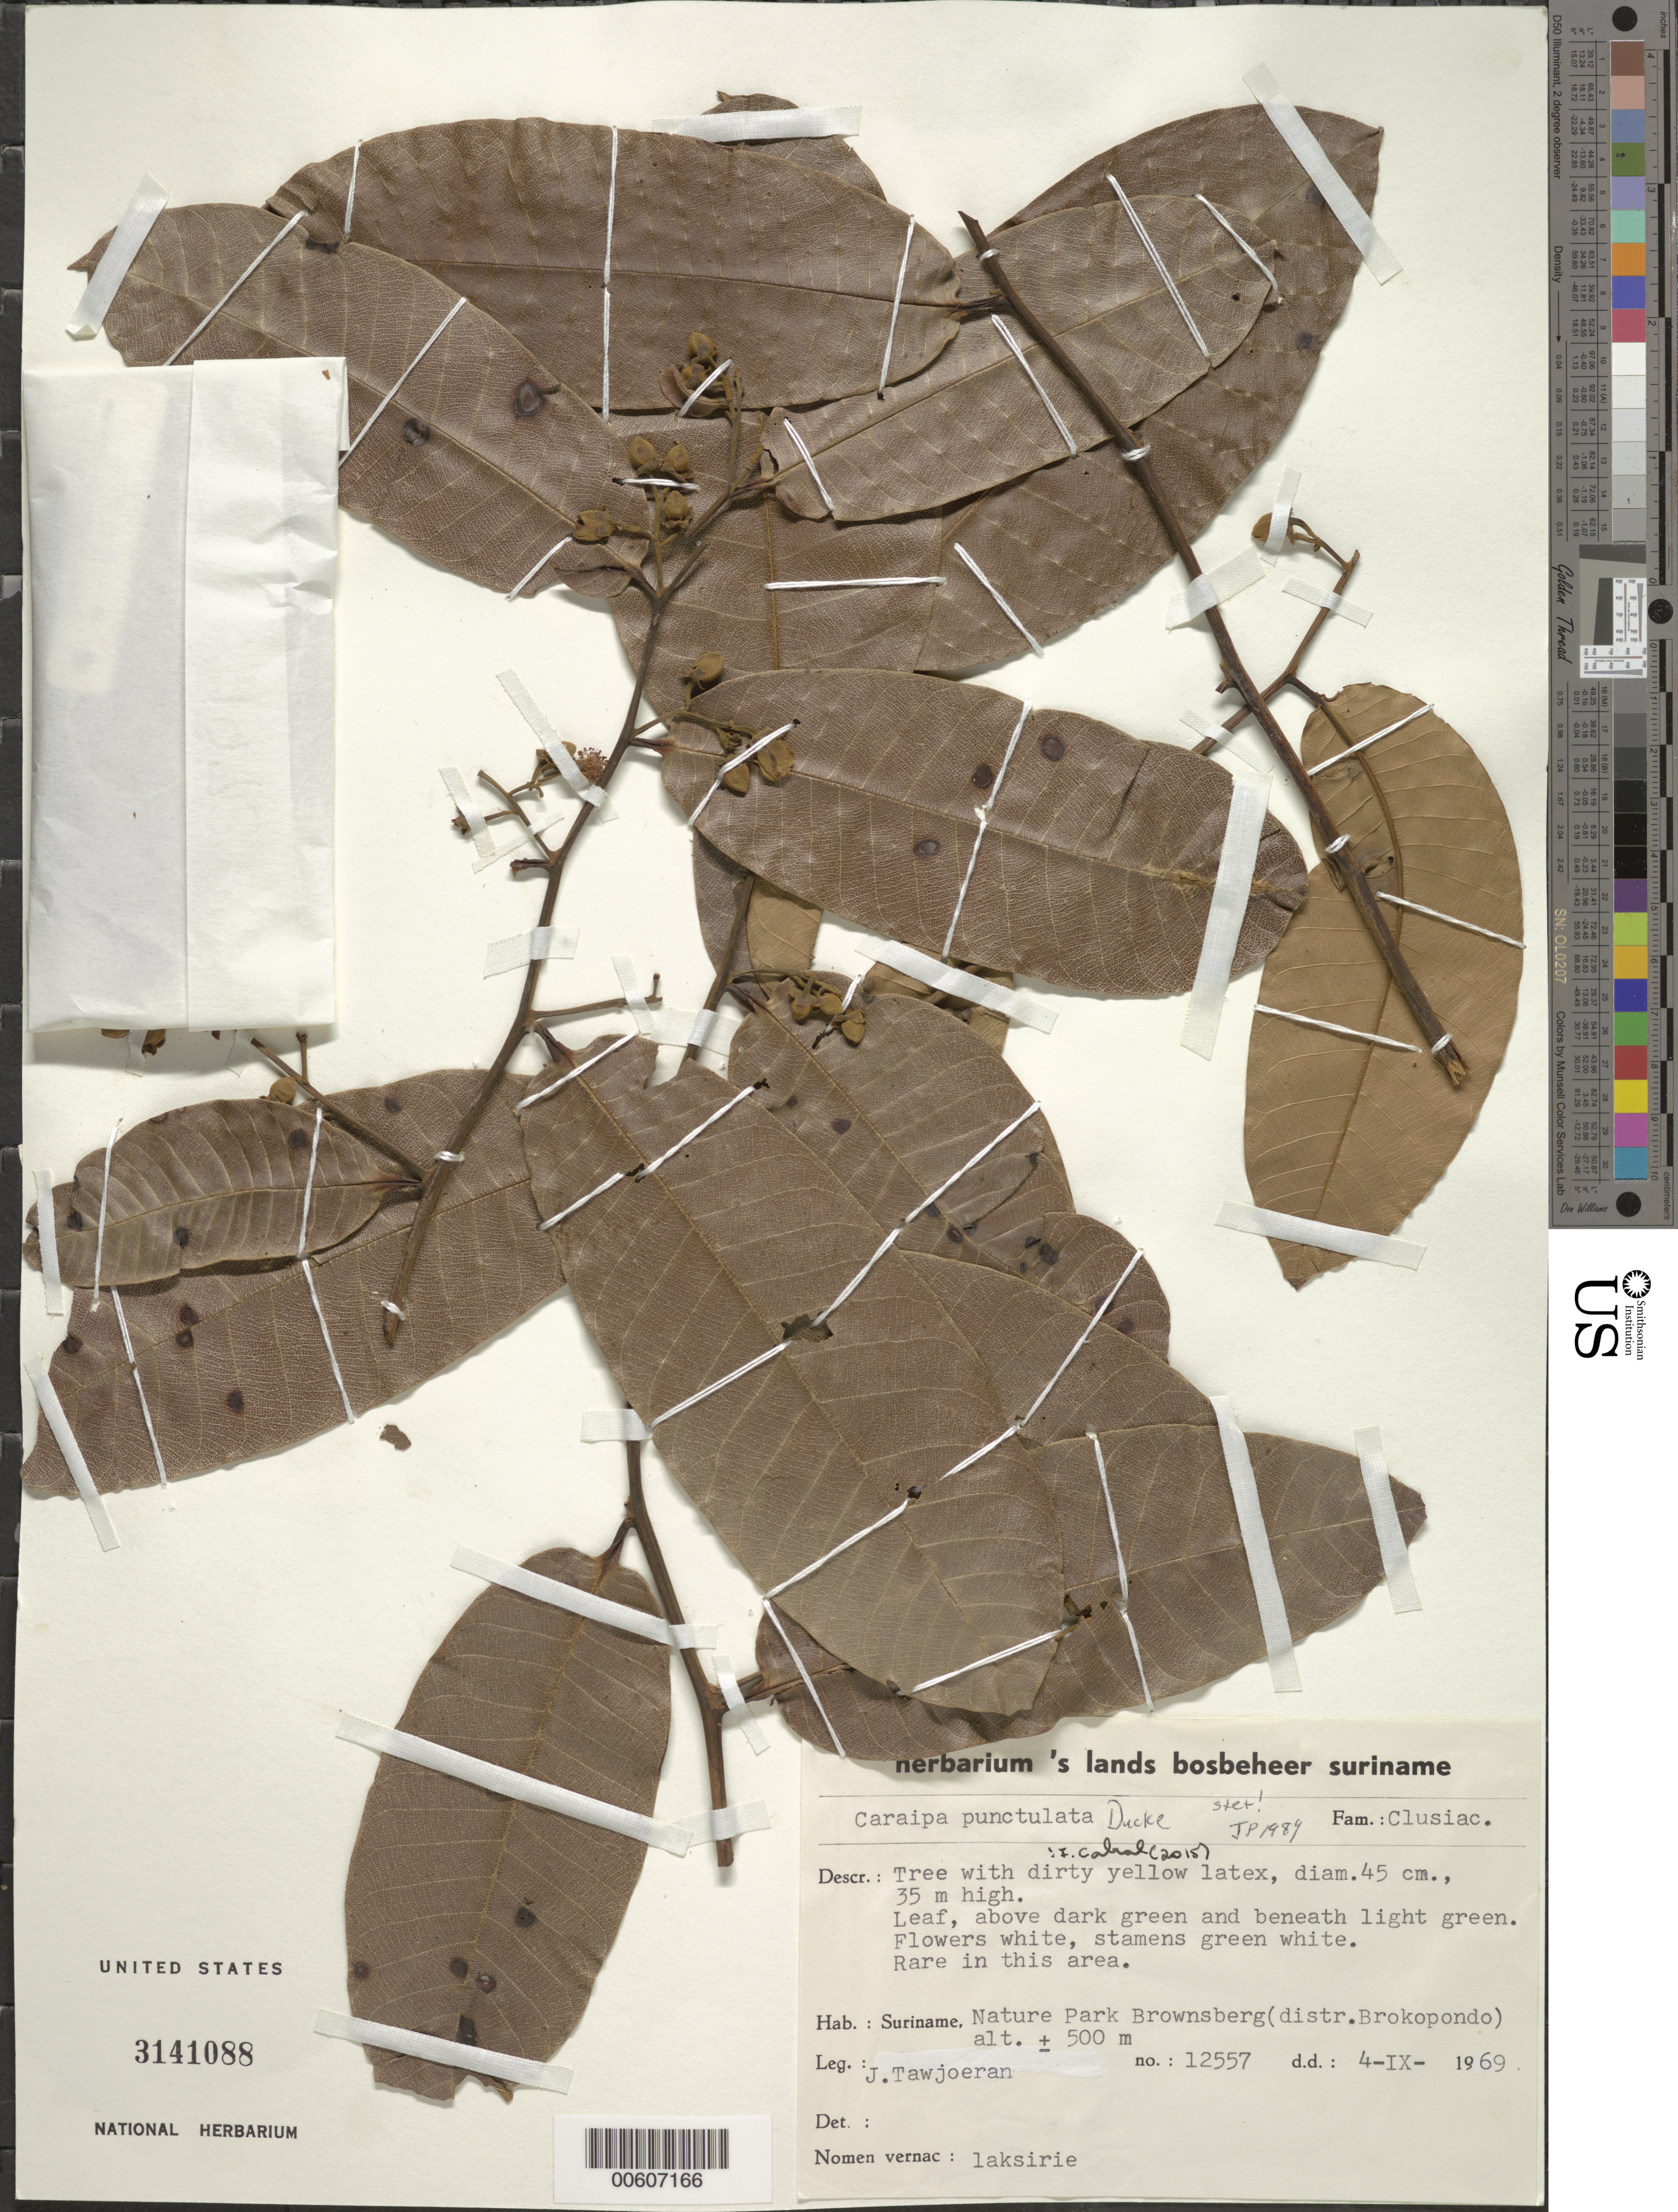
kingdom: Plantae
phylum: Tracheophyta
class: Magnoliopsida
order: Malpighiales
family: Calophyllaceae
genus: Caraipa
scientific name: Caraipa punctulata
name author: Ducke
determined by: Pipoly, J. J., III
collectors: J. Tawjoeran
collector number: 12557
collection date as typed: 4-Sep-69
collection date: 1969-09-04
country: Suriname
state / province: Brokopondo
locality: Brownsberg Nature Reserve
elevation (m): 500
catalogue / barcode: US 3141088